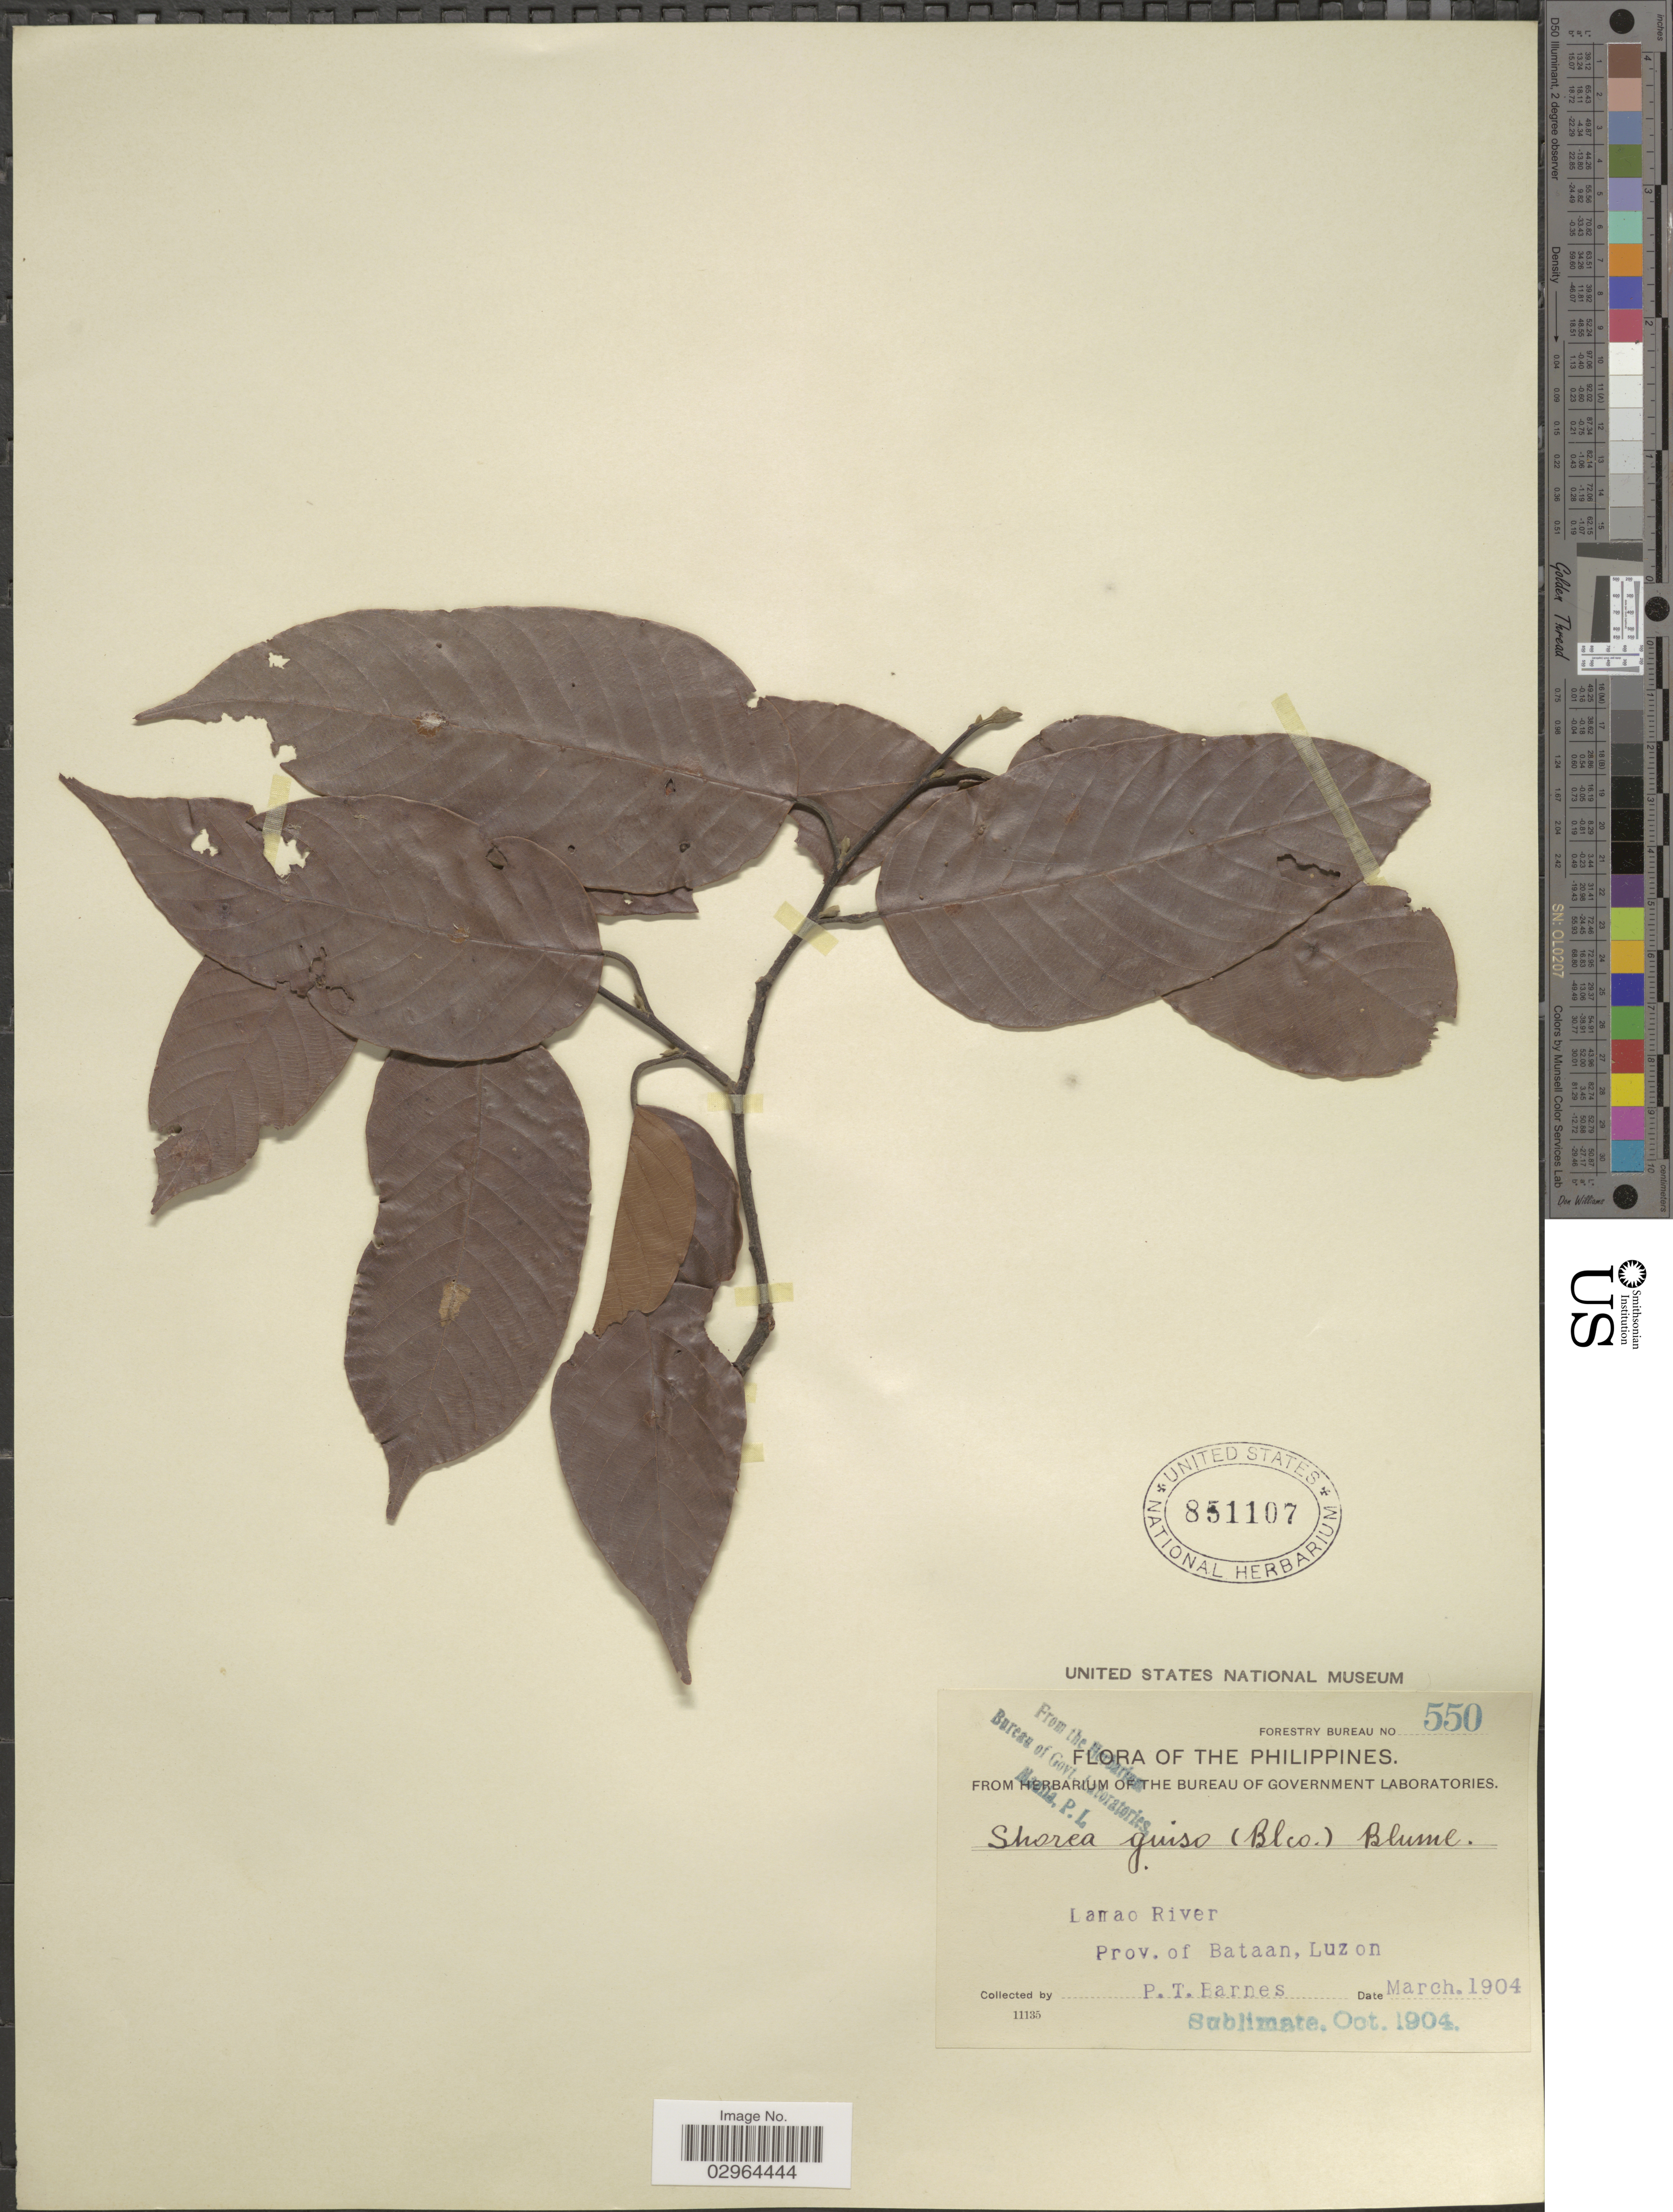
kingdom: Plantae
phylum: Tracheophyta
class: Magnoliopsida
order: Malvales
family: Dipterocarpaceae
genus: Shorea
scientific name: Shorea guiso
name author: (Blanco) Blume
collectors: P. Barnes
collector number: Forestry Bureau 550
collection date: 1904-03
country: Philippines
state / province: Central Luzon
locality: Lamao River, Prov. of Bataan, Luzon.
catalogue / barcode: US 851107